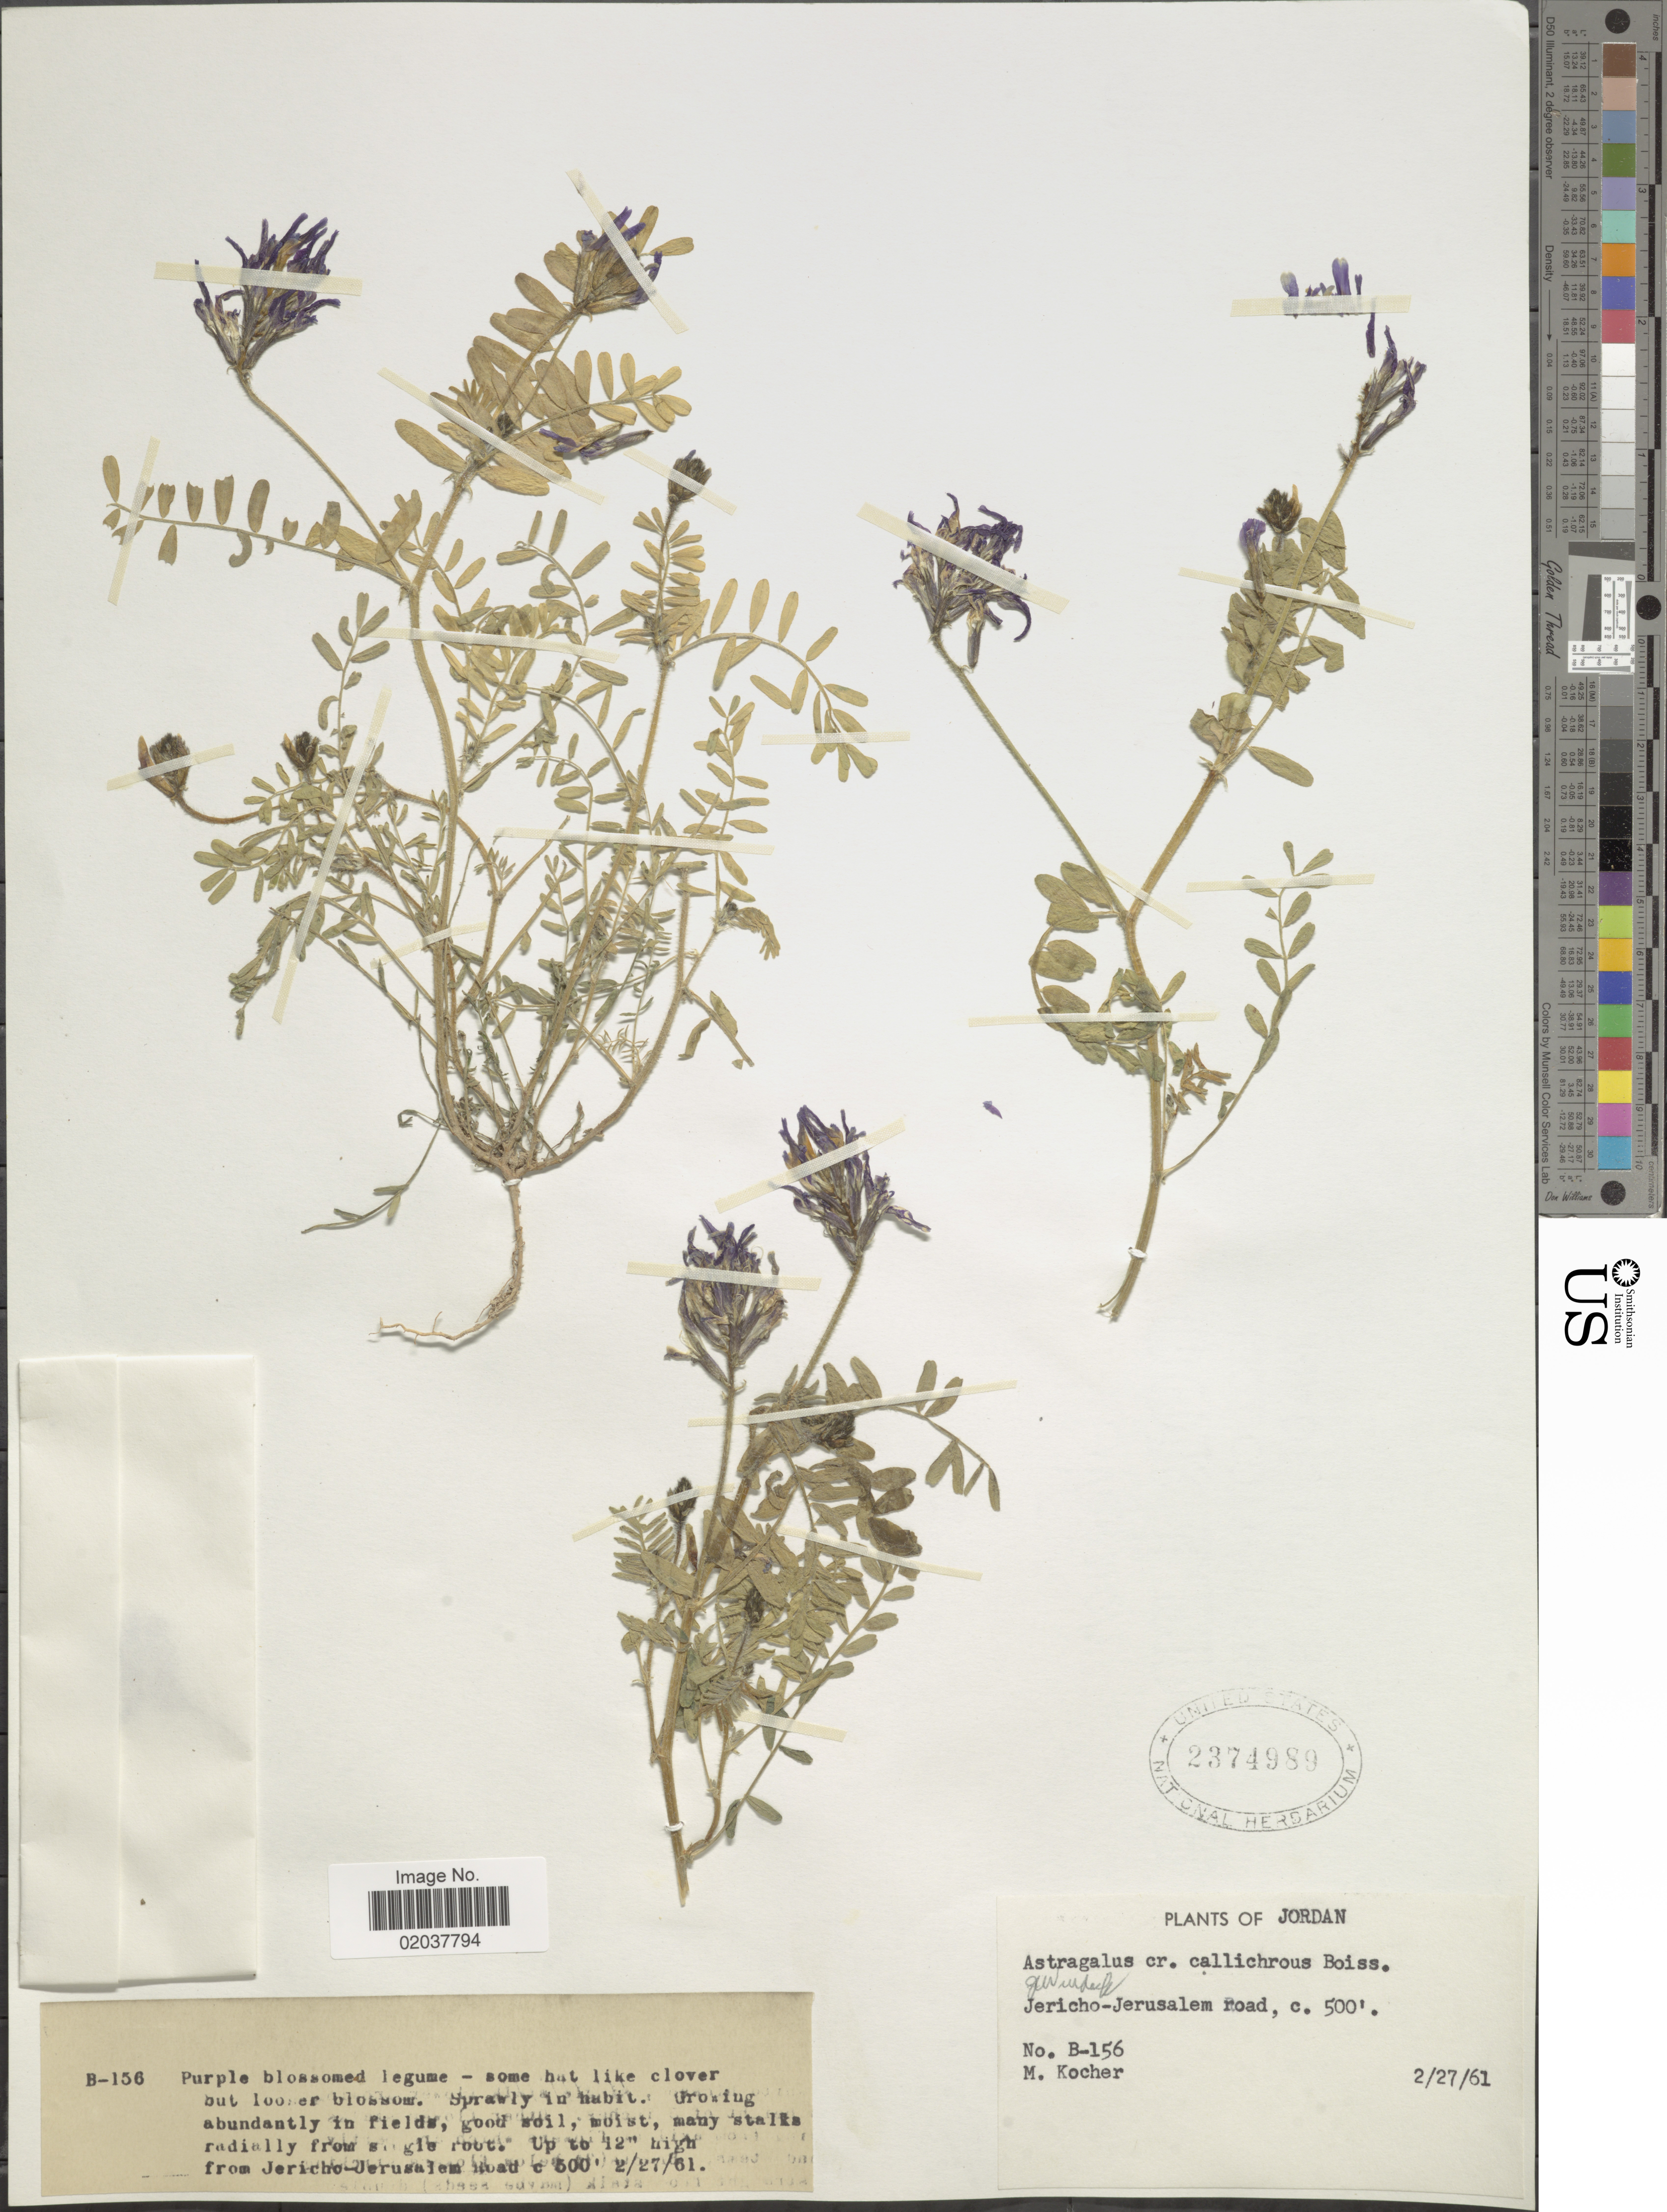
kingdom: Plantae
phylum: Tracheophyta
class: Magnoliopsida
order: Fabales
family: Fabaceae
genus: Astragalus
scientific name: Astragalus callichrous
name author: Boiss.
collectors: M. Kocher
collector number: B-156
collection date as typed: Transcribed d/m/y: 27/2/61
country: Jordan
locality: Jericho-Jerusalem road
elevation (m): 152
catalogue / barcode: US 2374989